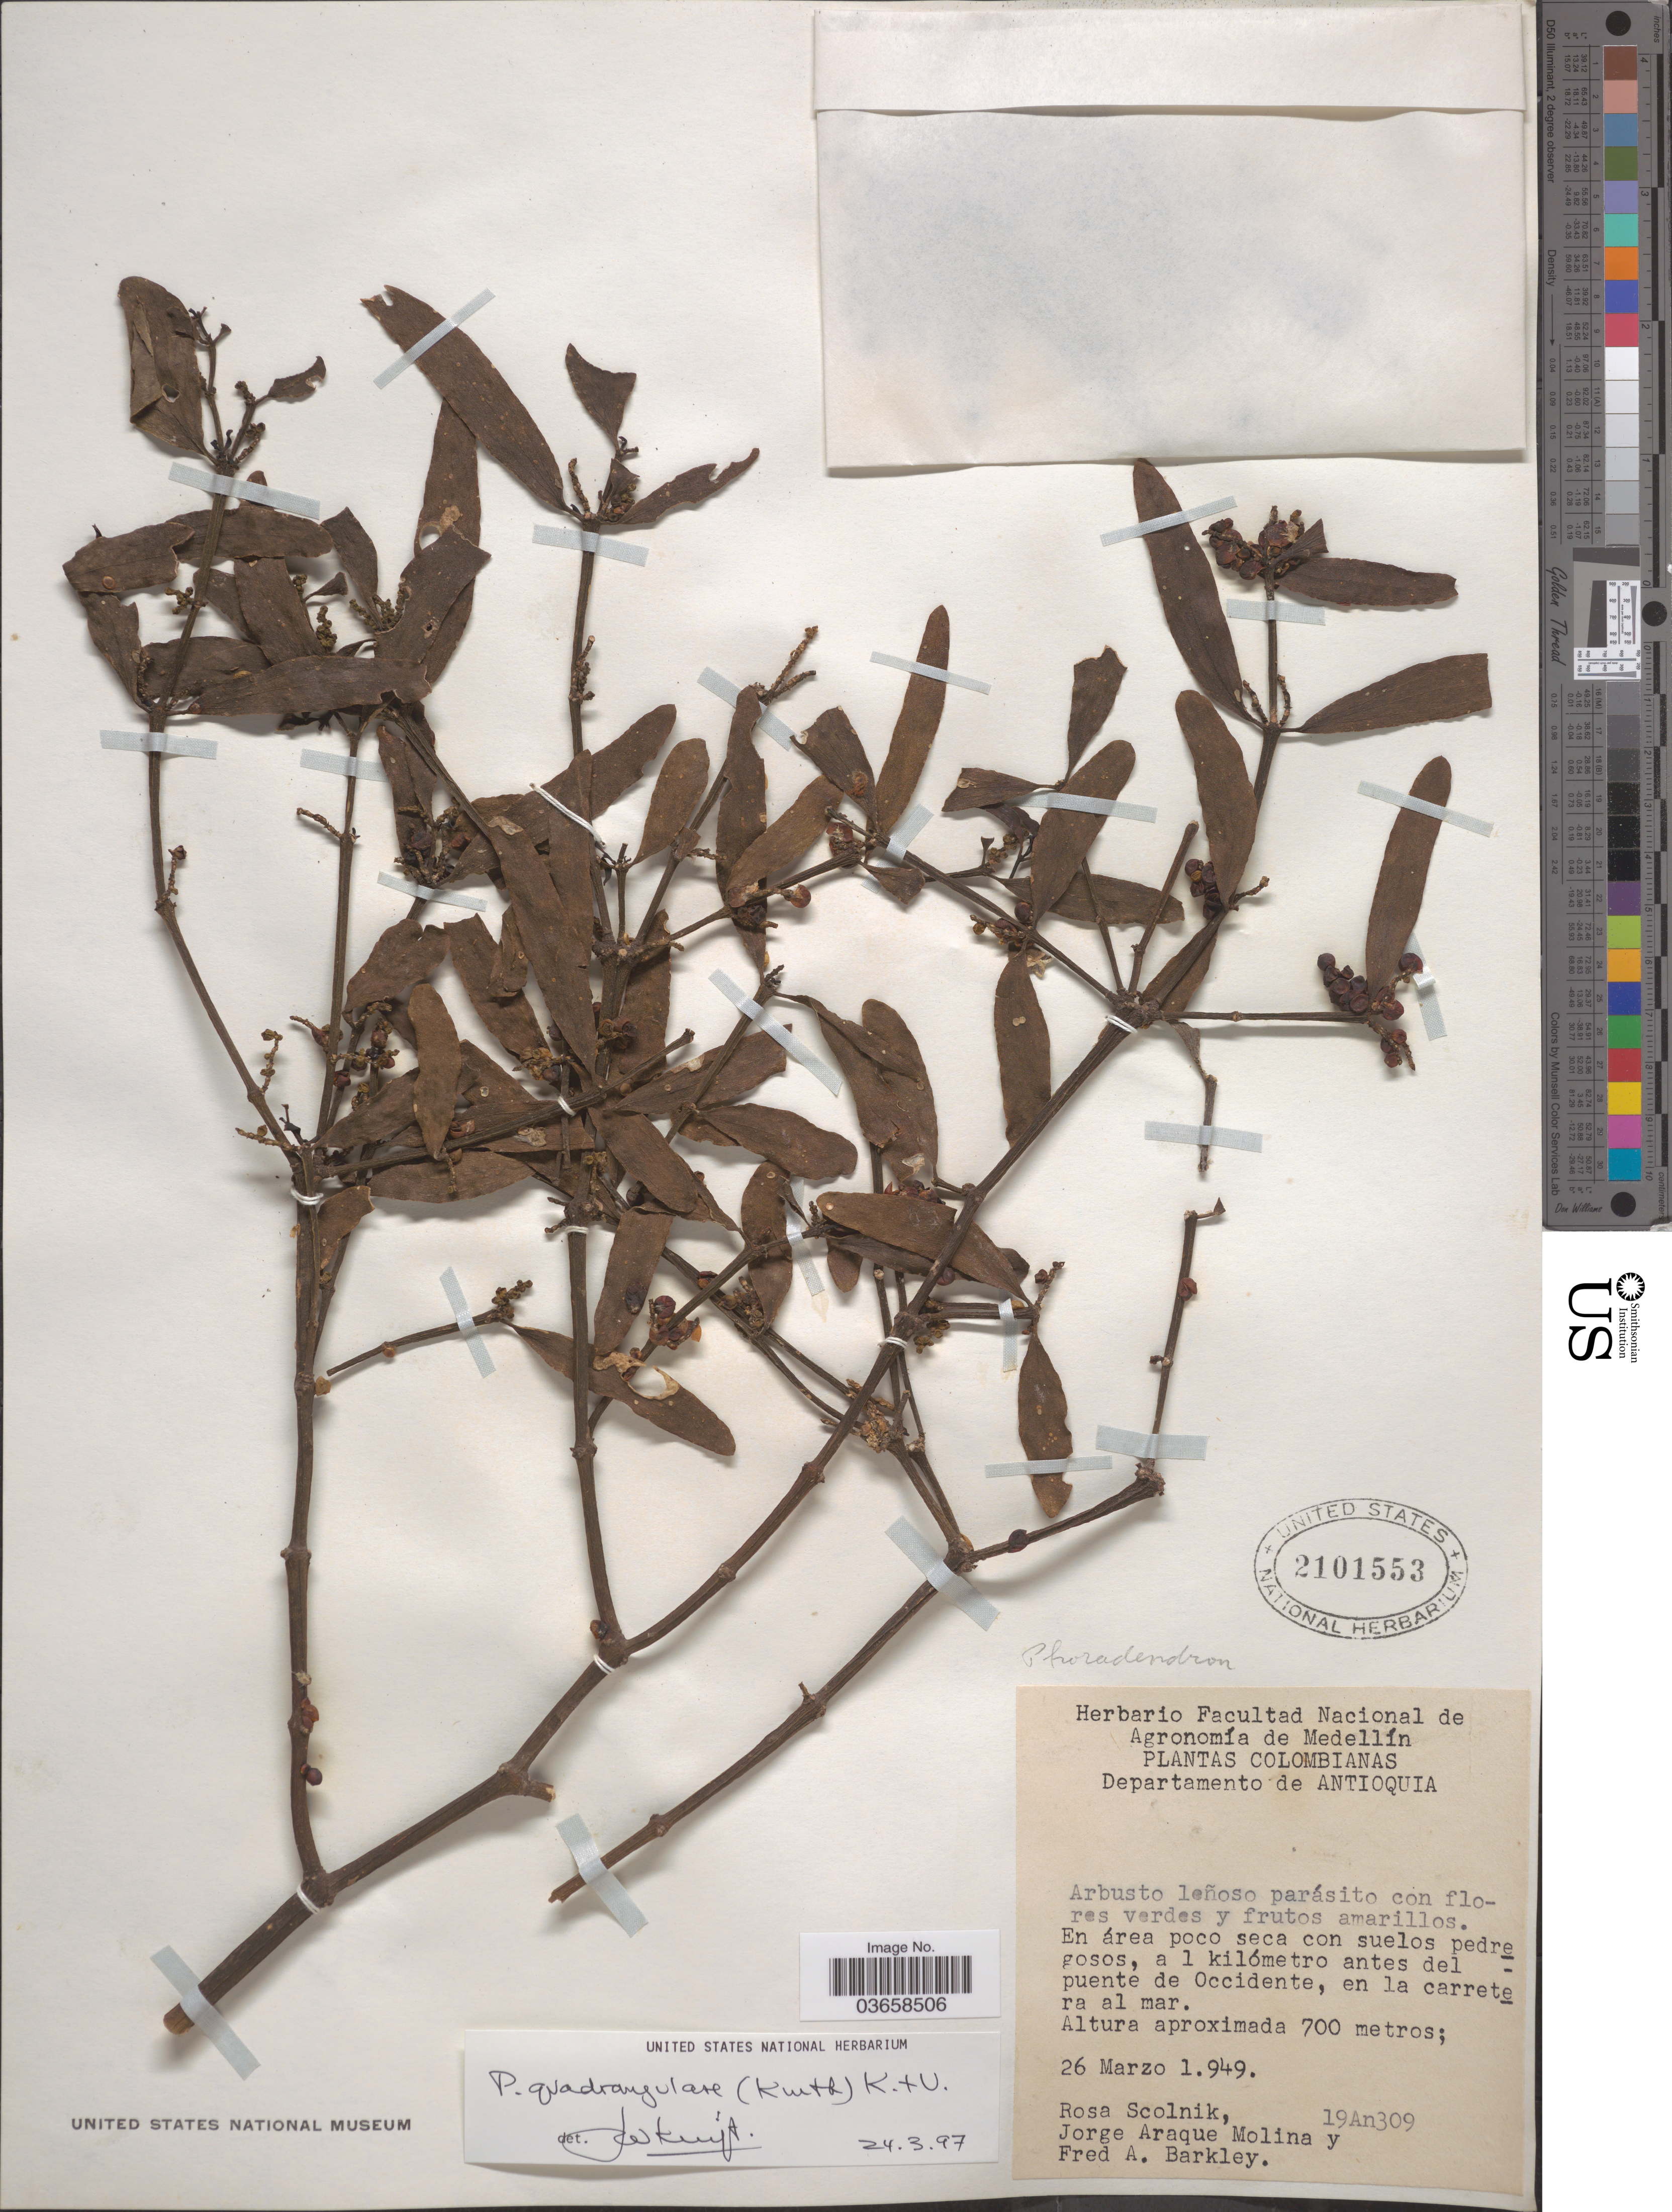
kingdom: Plantae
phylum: Tracheophyta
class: Magnoliopsida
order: Santalales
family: Viscaceae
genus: Phoradendron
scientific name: Phoradendron quadrangulare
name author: (Kunth) Griseb.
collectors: R. Scolnik, J. Araque Molina & F. A. Barkley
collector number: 19An309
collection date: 1949-03-26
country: Colombia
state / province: Antioquia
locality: Departamento de Antioquia. A 1 kilómetro antes del puente de Occidente, en la carretera al mar.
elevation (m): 700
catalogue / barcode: US 2101553